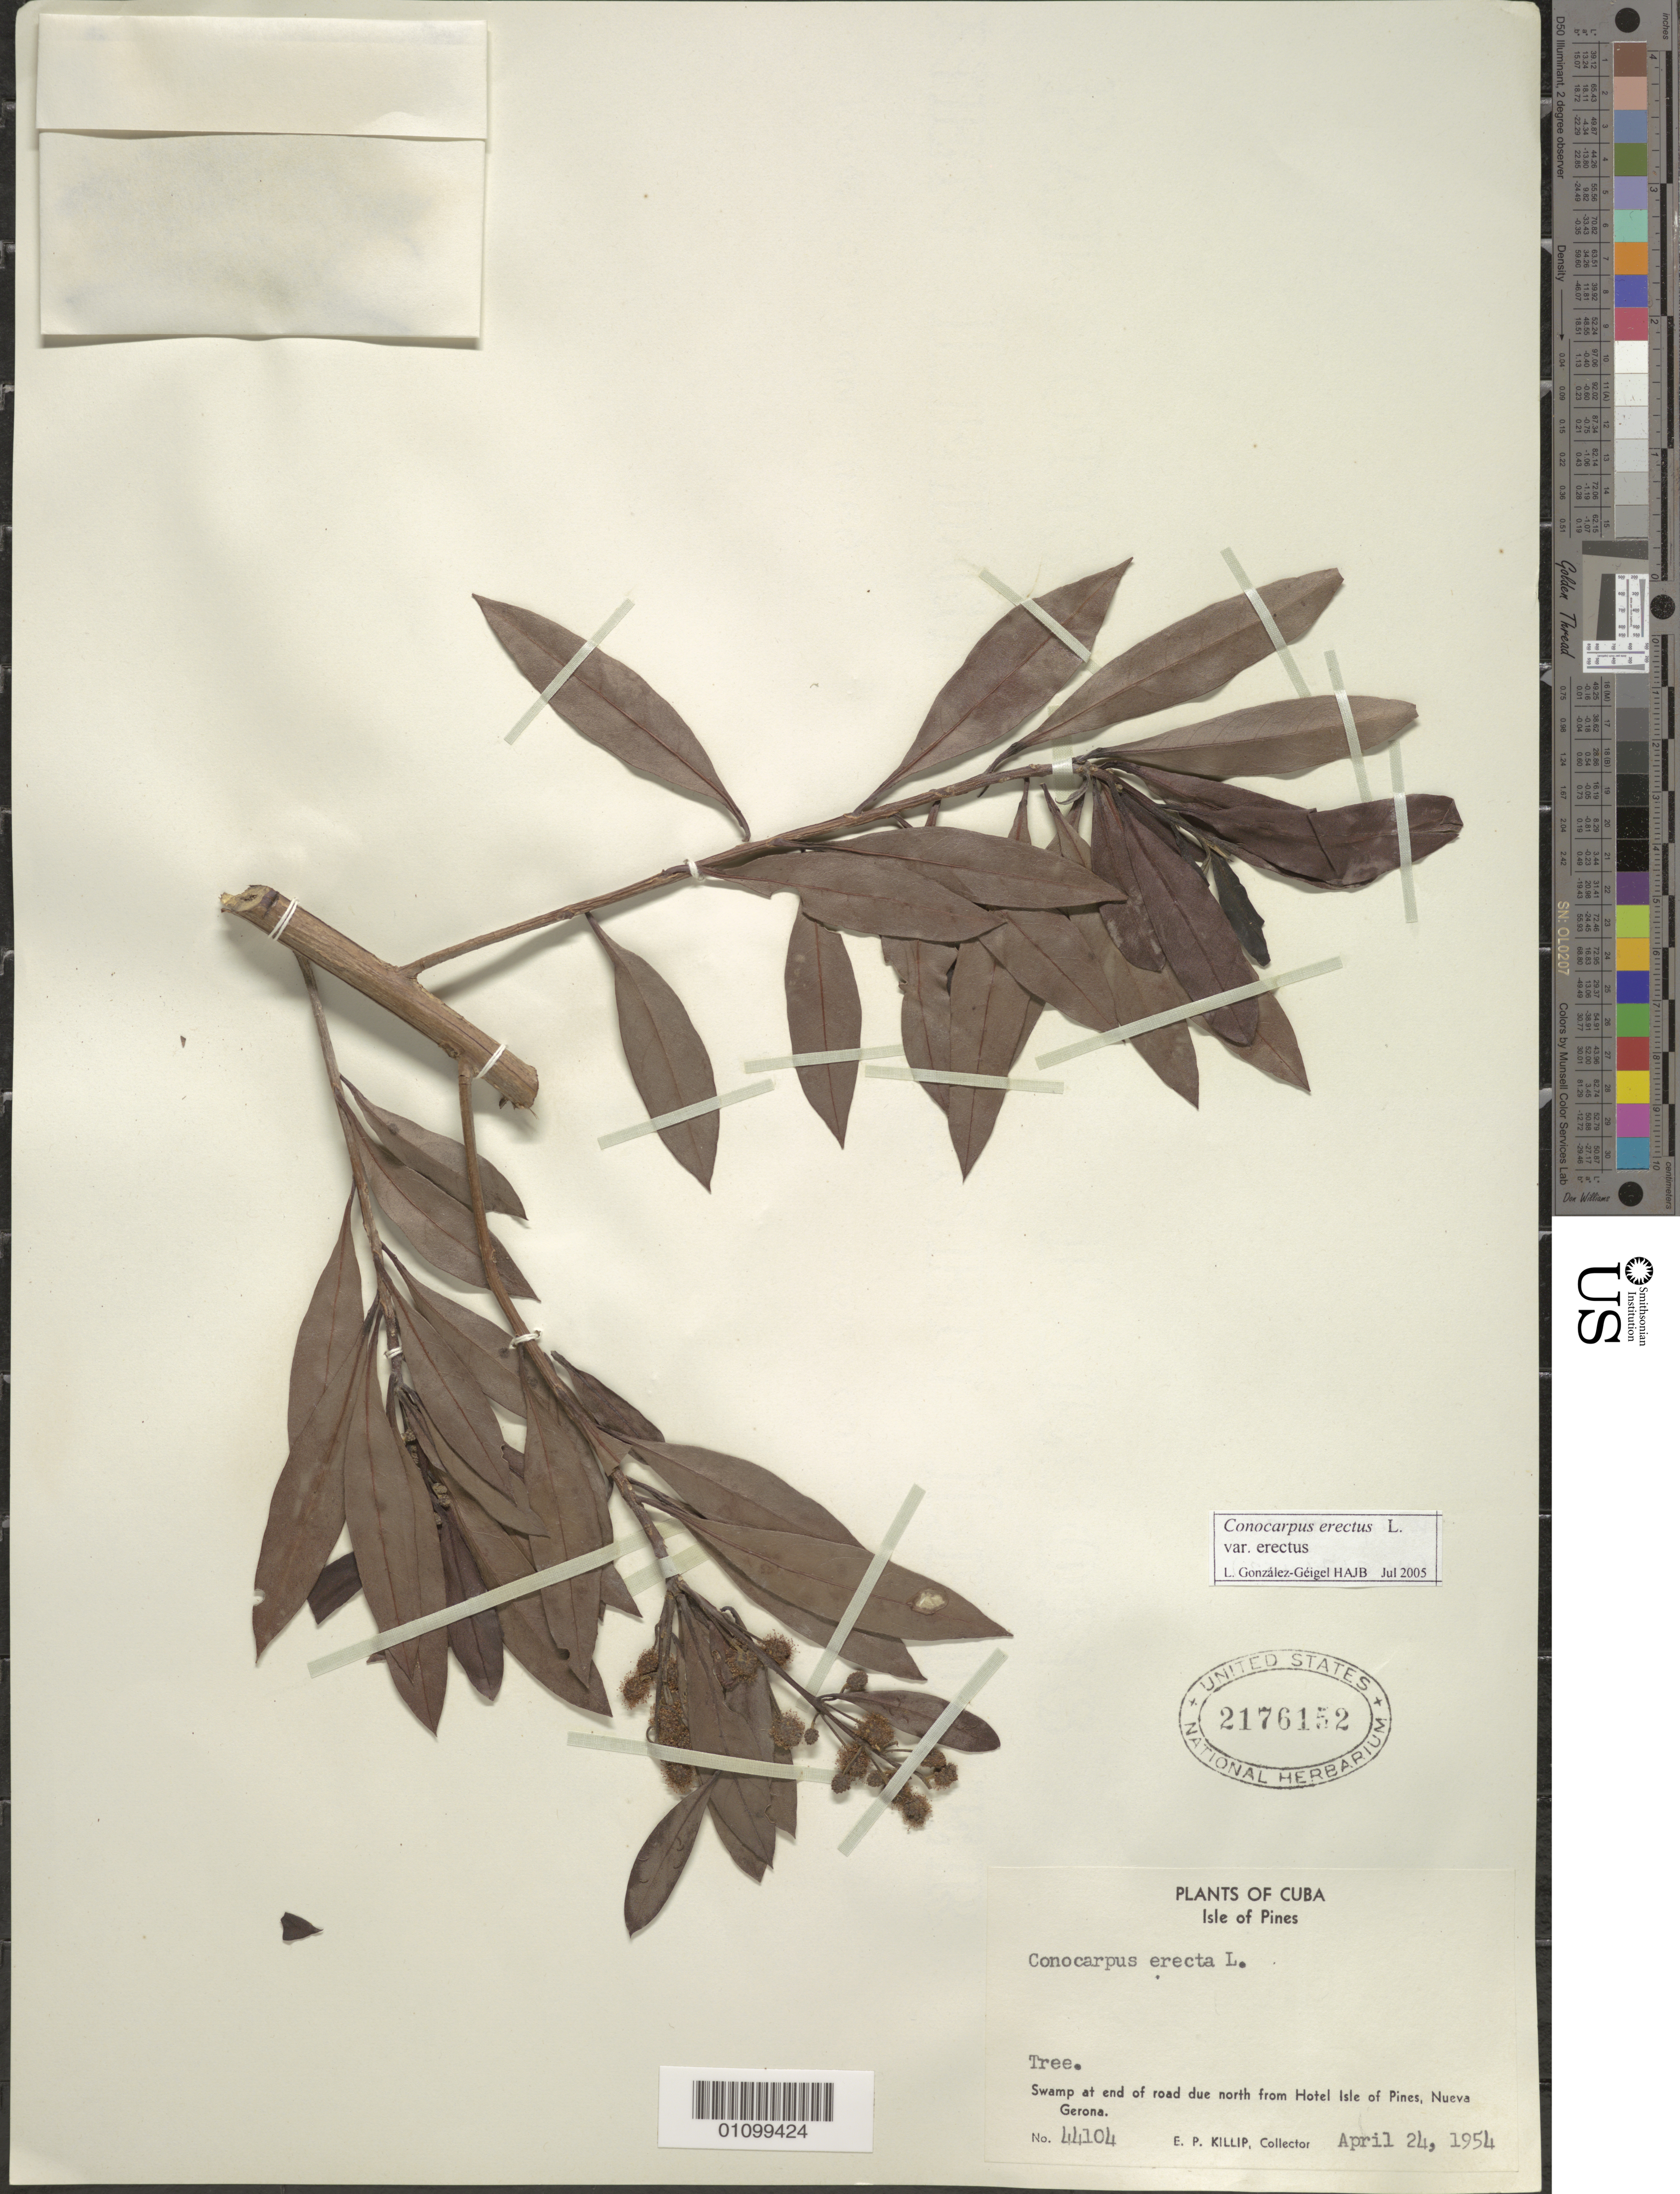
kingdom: Plantae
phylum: Tracheophyta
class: Magnoliopsida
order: Myrtales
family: Combretaceae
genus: Conocarpus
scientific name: Conocarpus erectus var. erectus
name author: L.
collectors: E. P. Killip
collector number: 44104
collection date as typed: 24 Apr 1954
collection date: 1954-04-24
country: Cuba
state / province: Isla de La Juventud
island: Isla de la Juventud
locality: Swamp at end of road due N from Hotel Isle of Pines, Nueva Gerona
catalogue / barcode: US 2176152